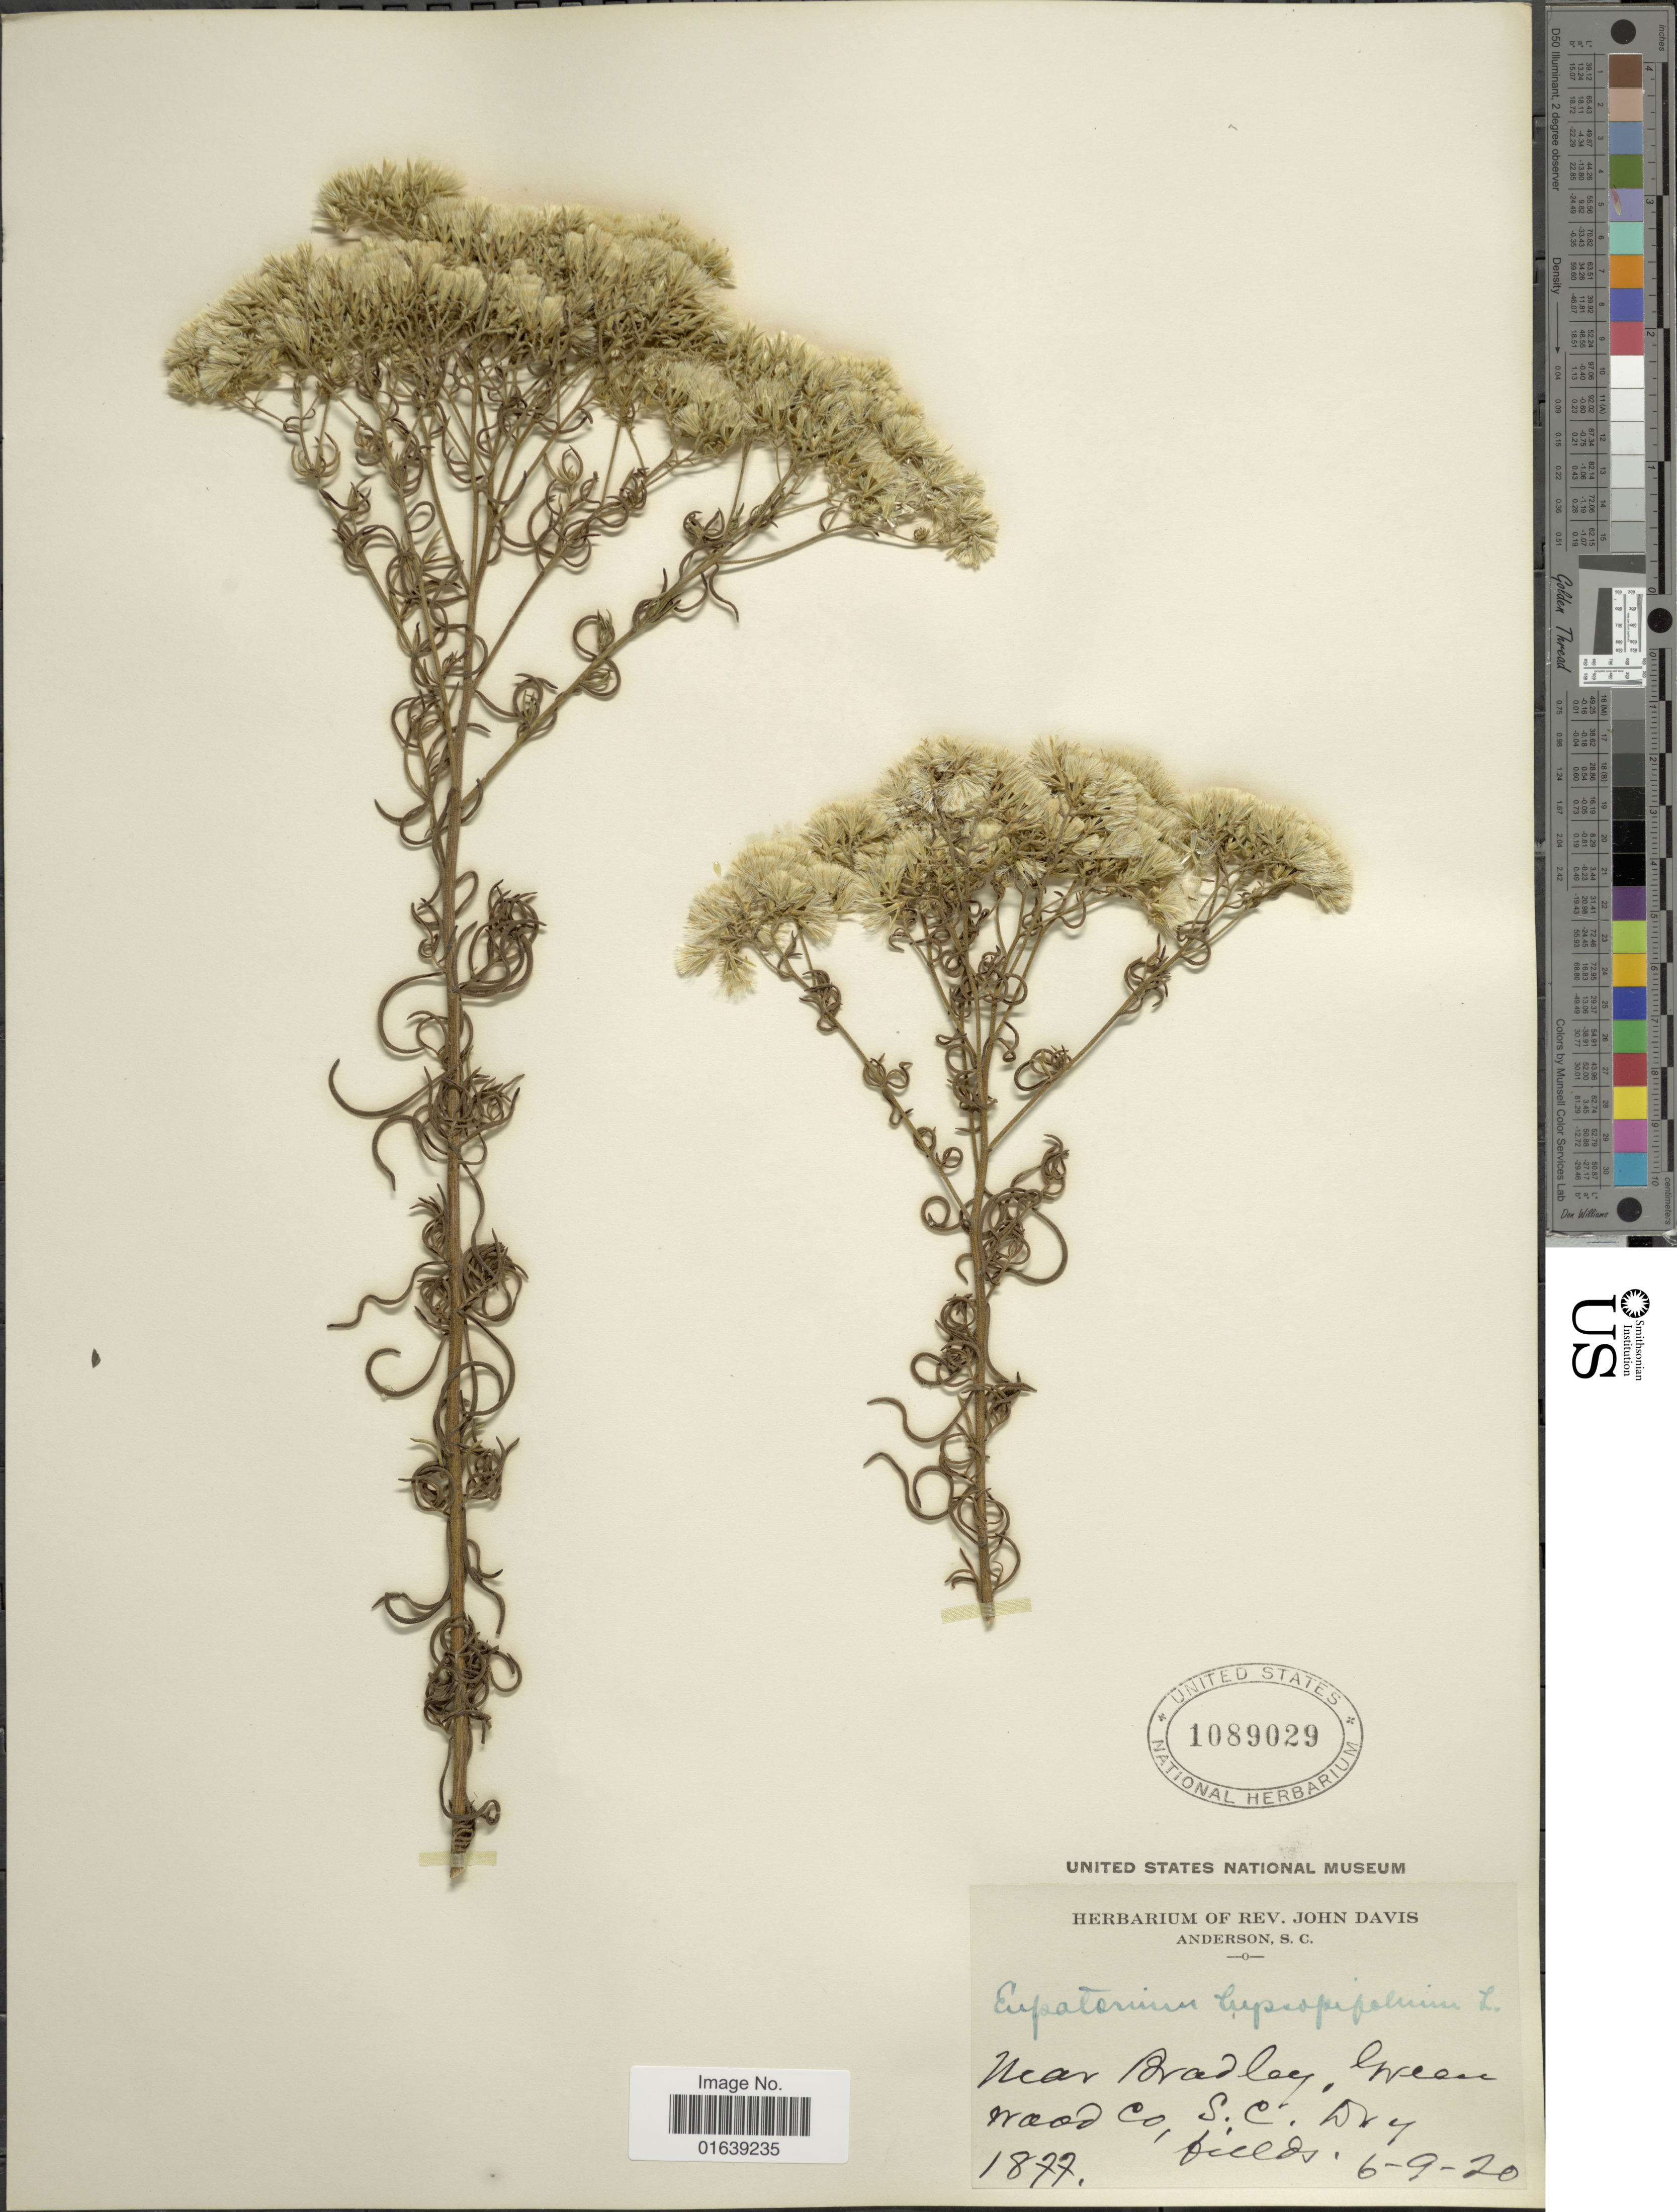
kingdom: Plantae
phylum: Tracheophyta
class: Magnoliopsida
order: Asterales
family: Asteraceae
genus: Eupatorium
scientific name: Eupatorium hyssopifolium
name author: L.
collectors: ex herb. Rev. John Davis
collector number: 1877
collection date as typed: Transcribed d/m/y: 9/6/20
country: United States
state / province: South Carolina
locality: Near Bradley, Wood Co., Dry fields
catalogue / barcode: US 1089029